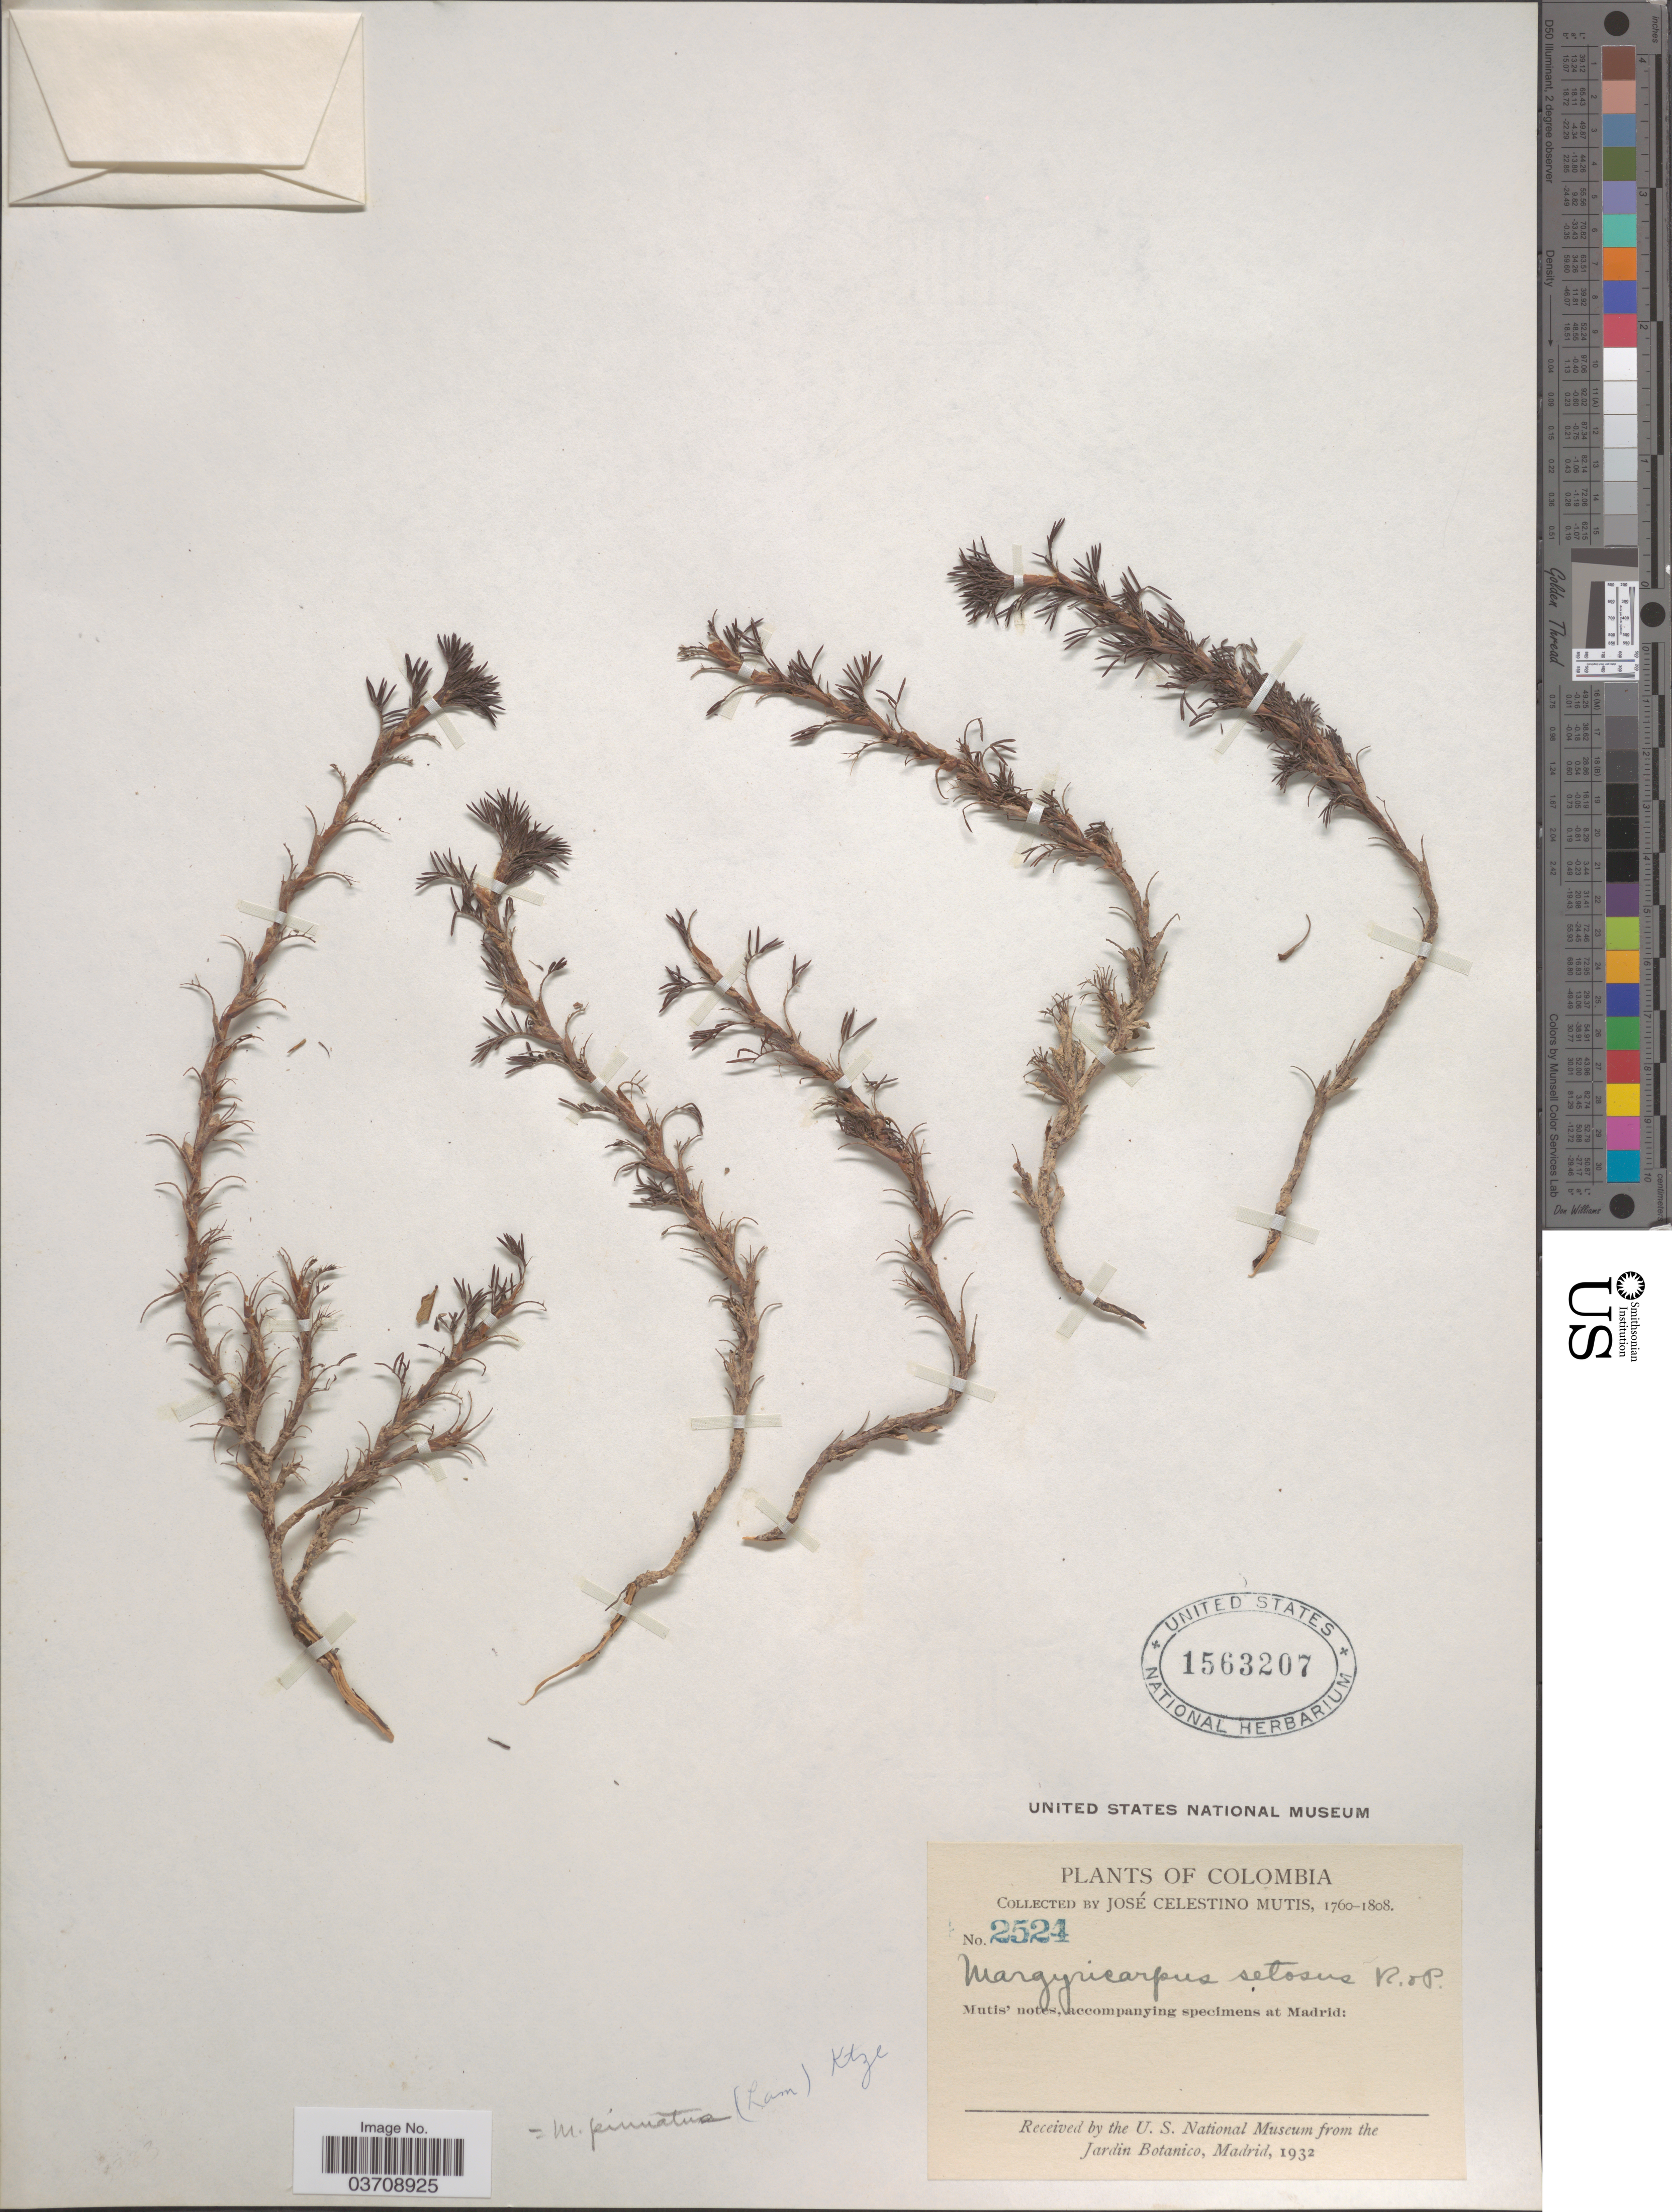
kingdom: Plantae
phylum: Tracheophyta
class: Magnoliopsida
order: Rosales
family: Rosaceae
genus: Margyricarpus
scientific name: Margyricarpus pinnatus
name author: (Lam.) Kuntze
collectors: J. C. B. Mutis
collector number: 2524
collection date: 1760/1808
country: Colombia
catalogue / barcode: US 1563207